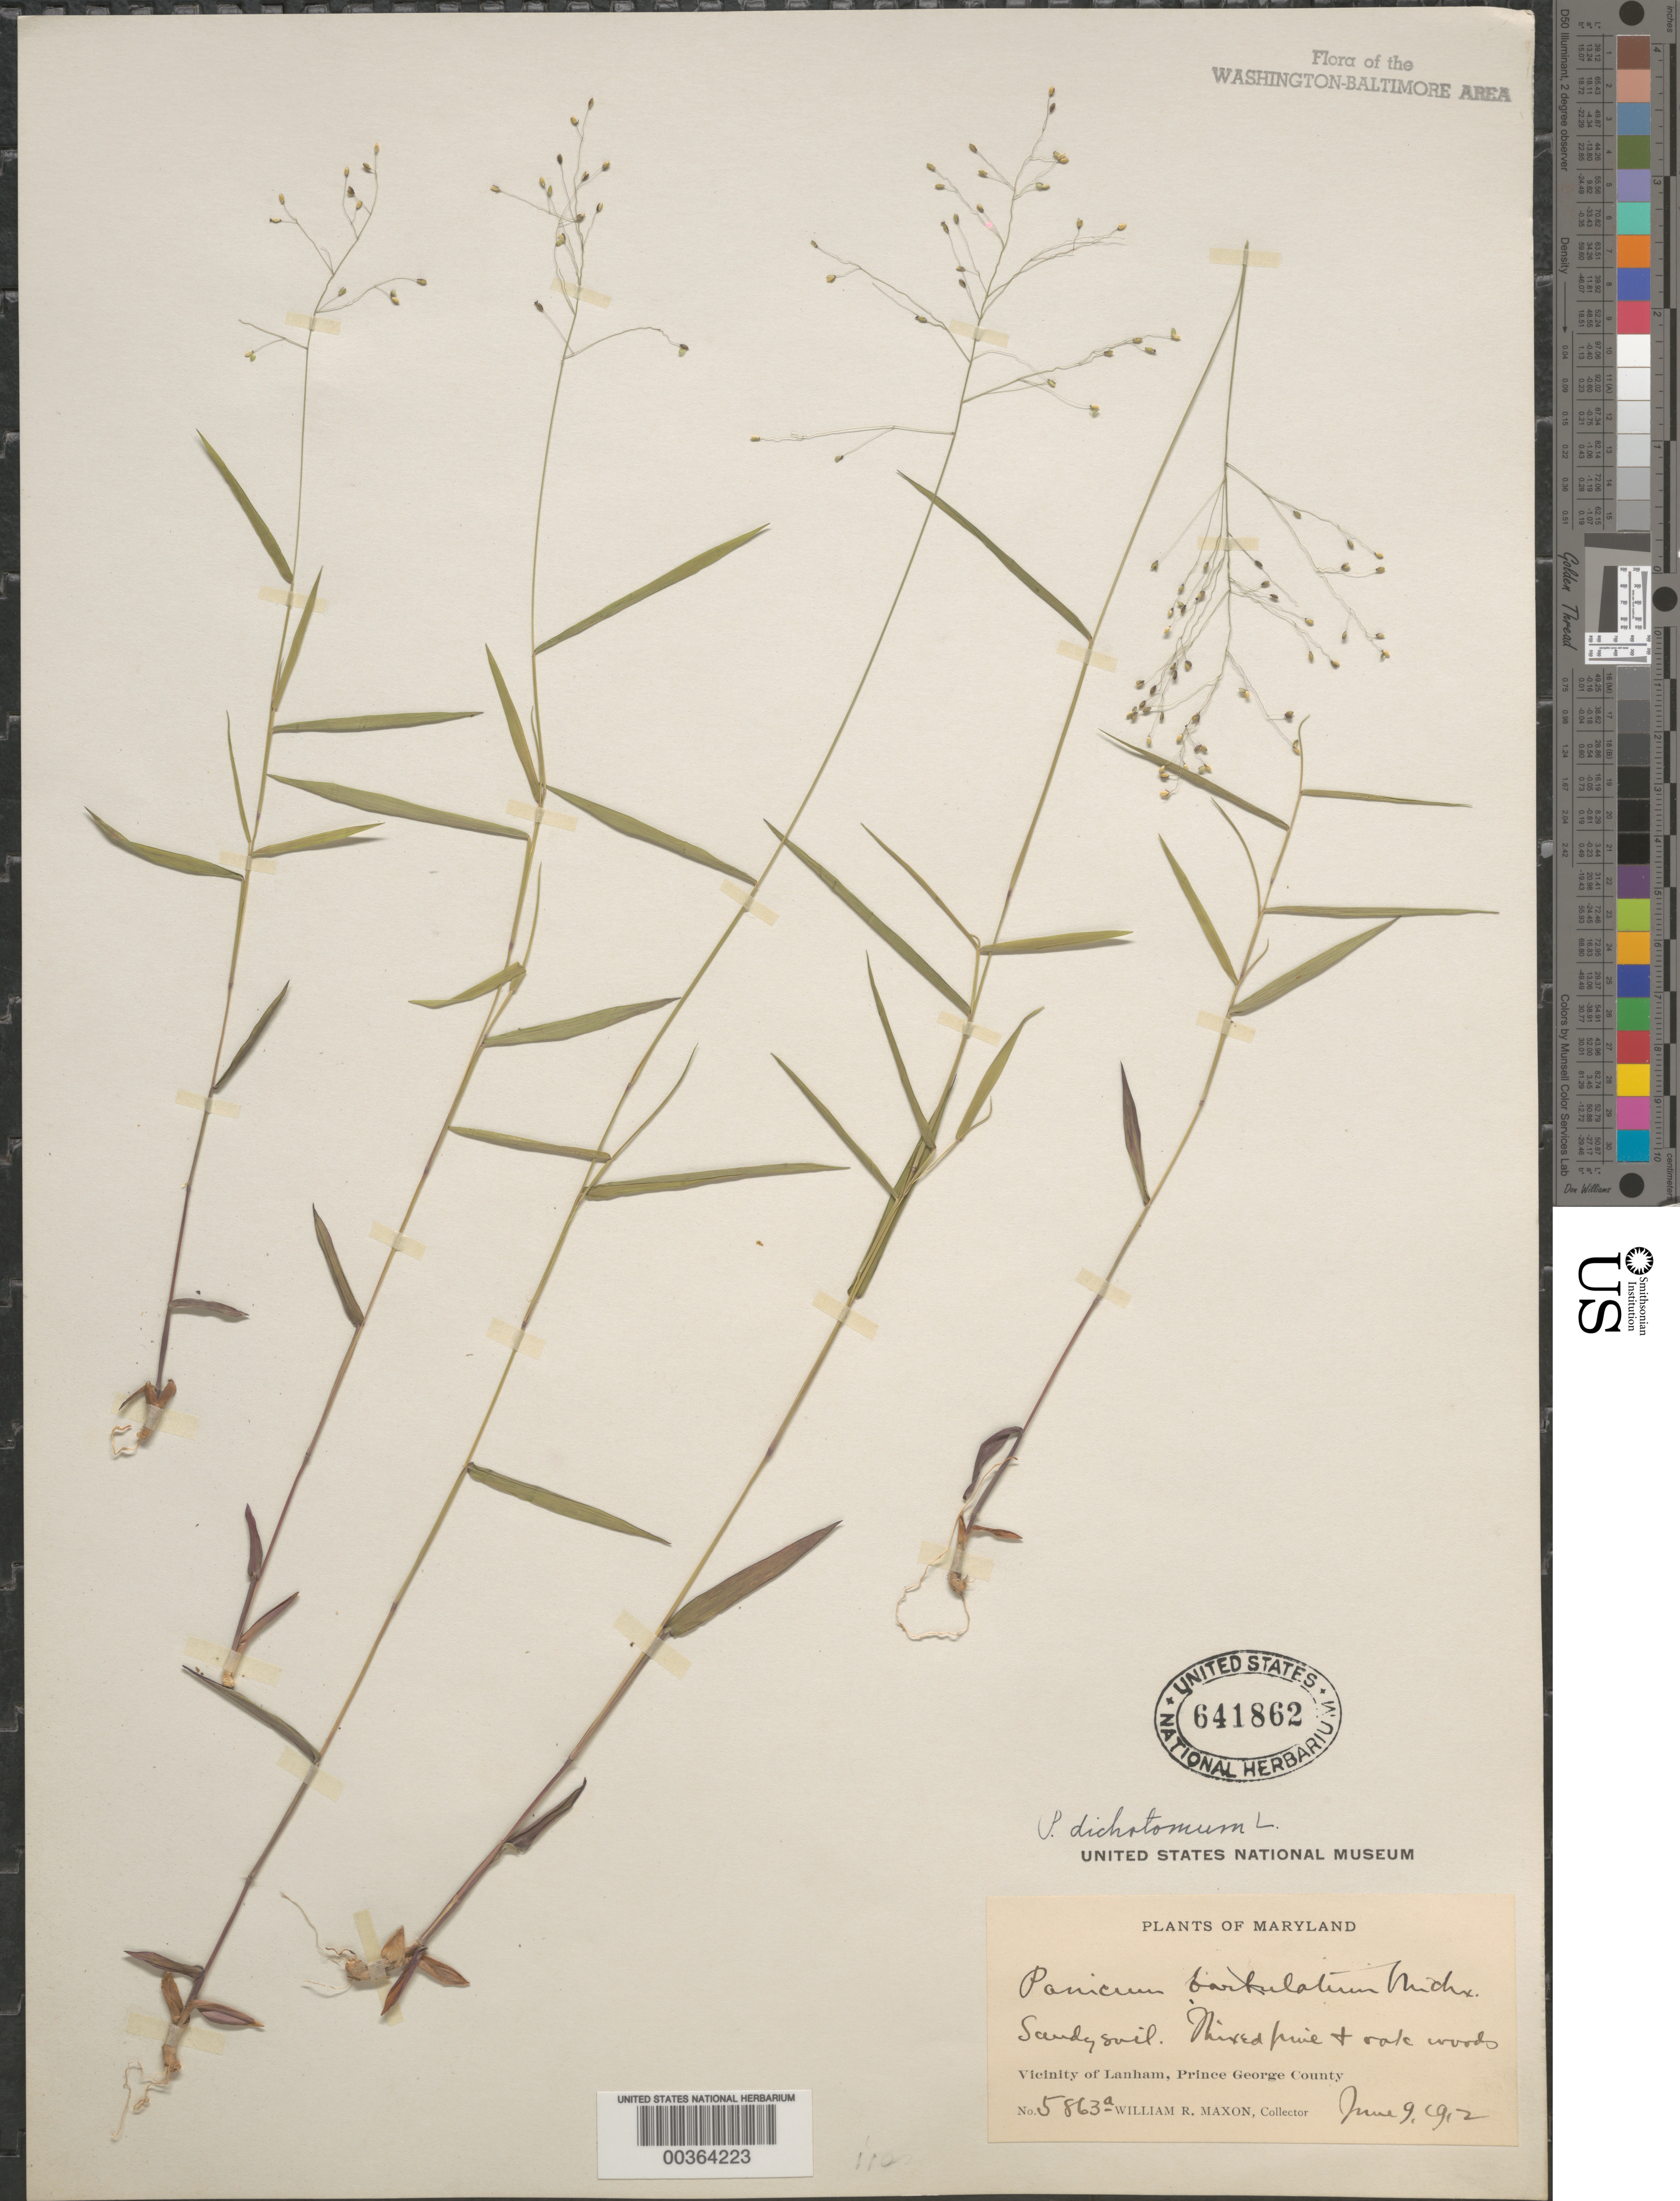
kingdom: Plantae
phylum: Tracheophyta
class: Liliopsida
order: Poales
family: Poaceae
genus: Dichanthelium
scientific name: Dichanthelium dichotomum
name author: (L.) Gould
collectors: W. R. Maxon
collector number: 5863A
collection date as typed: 09 Jun 1912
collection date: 1912-06-09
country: United States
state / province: Maryland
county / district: Prince George's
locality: Lanham vicinity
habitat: Sandy soil mixed pine and oak woods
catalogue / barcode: US 641862